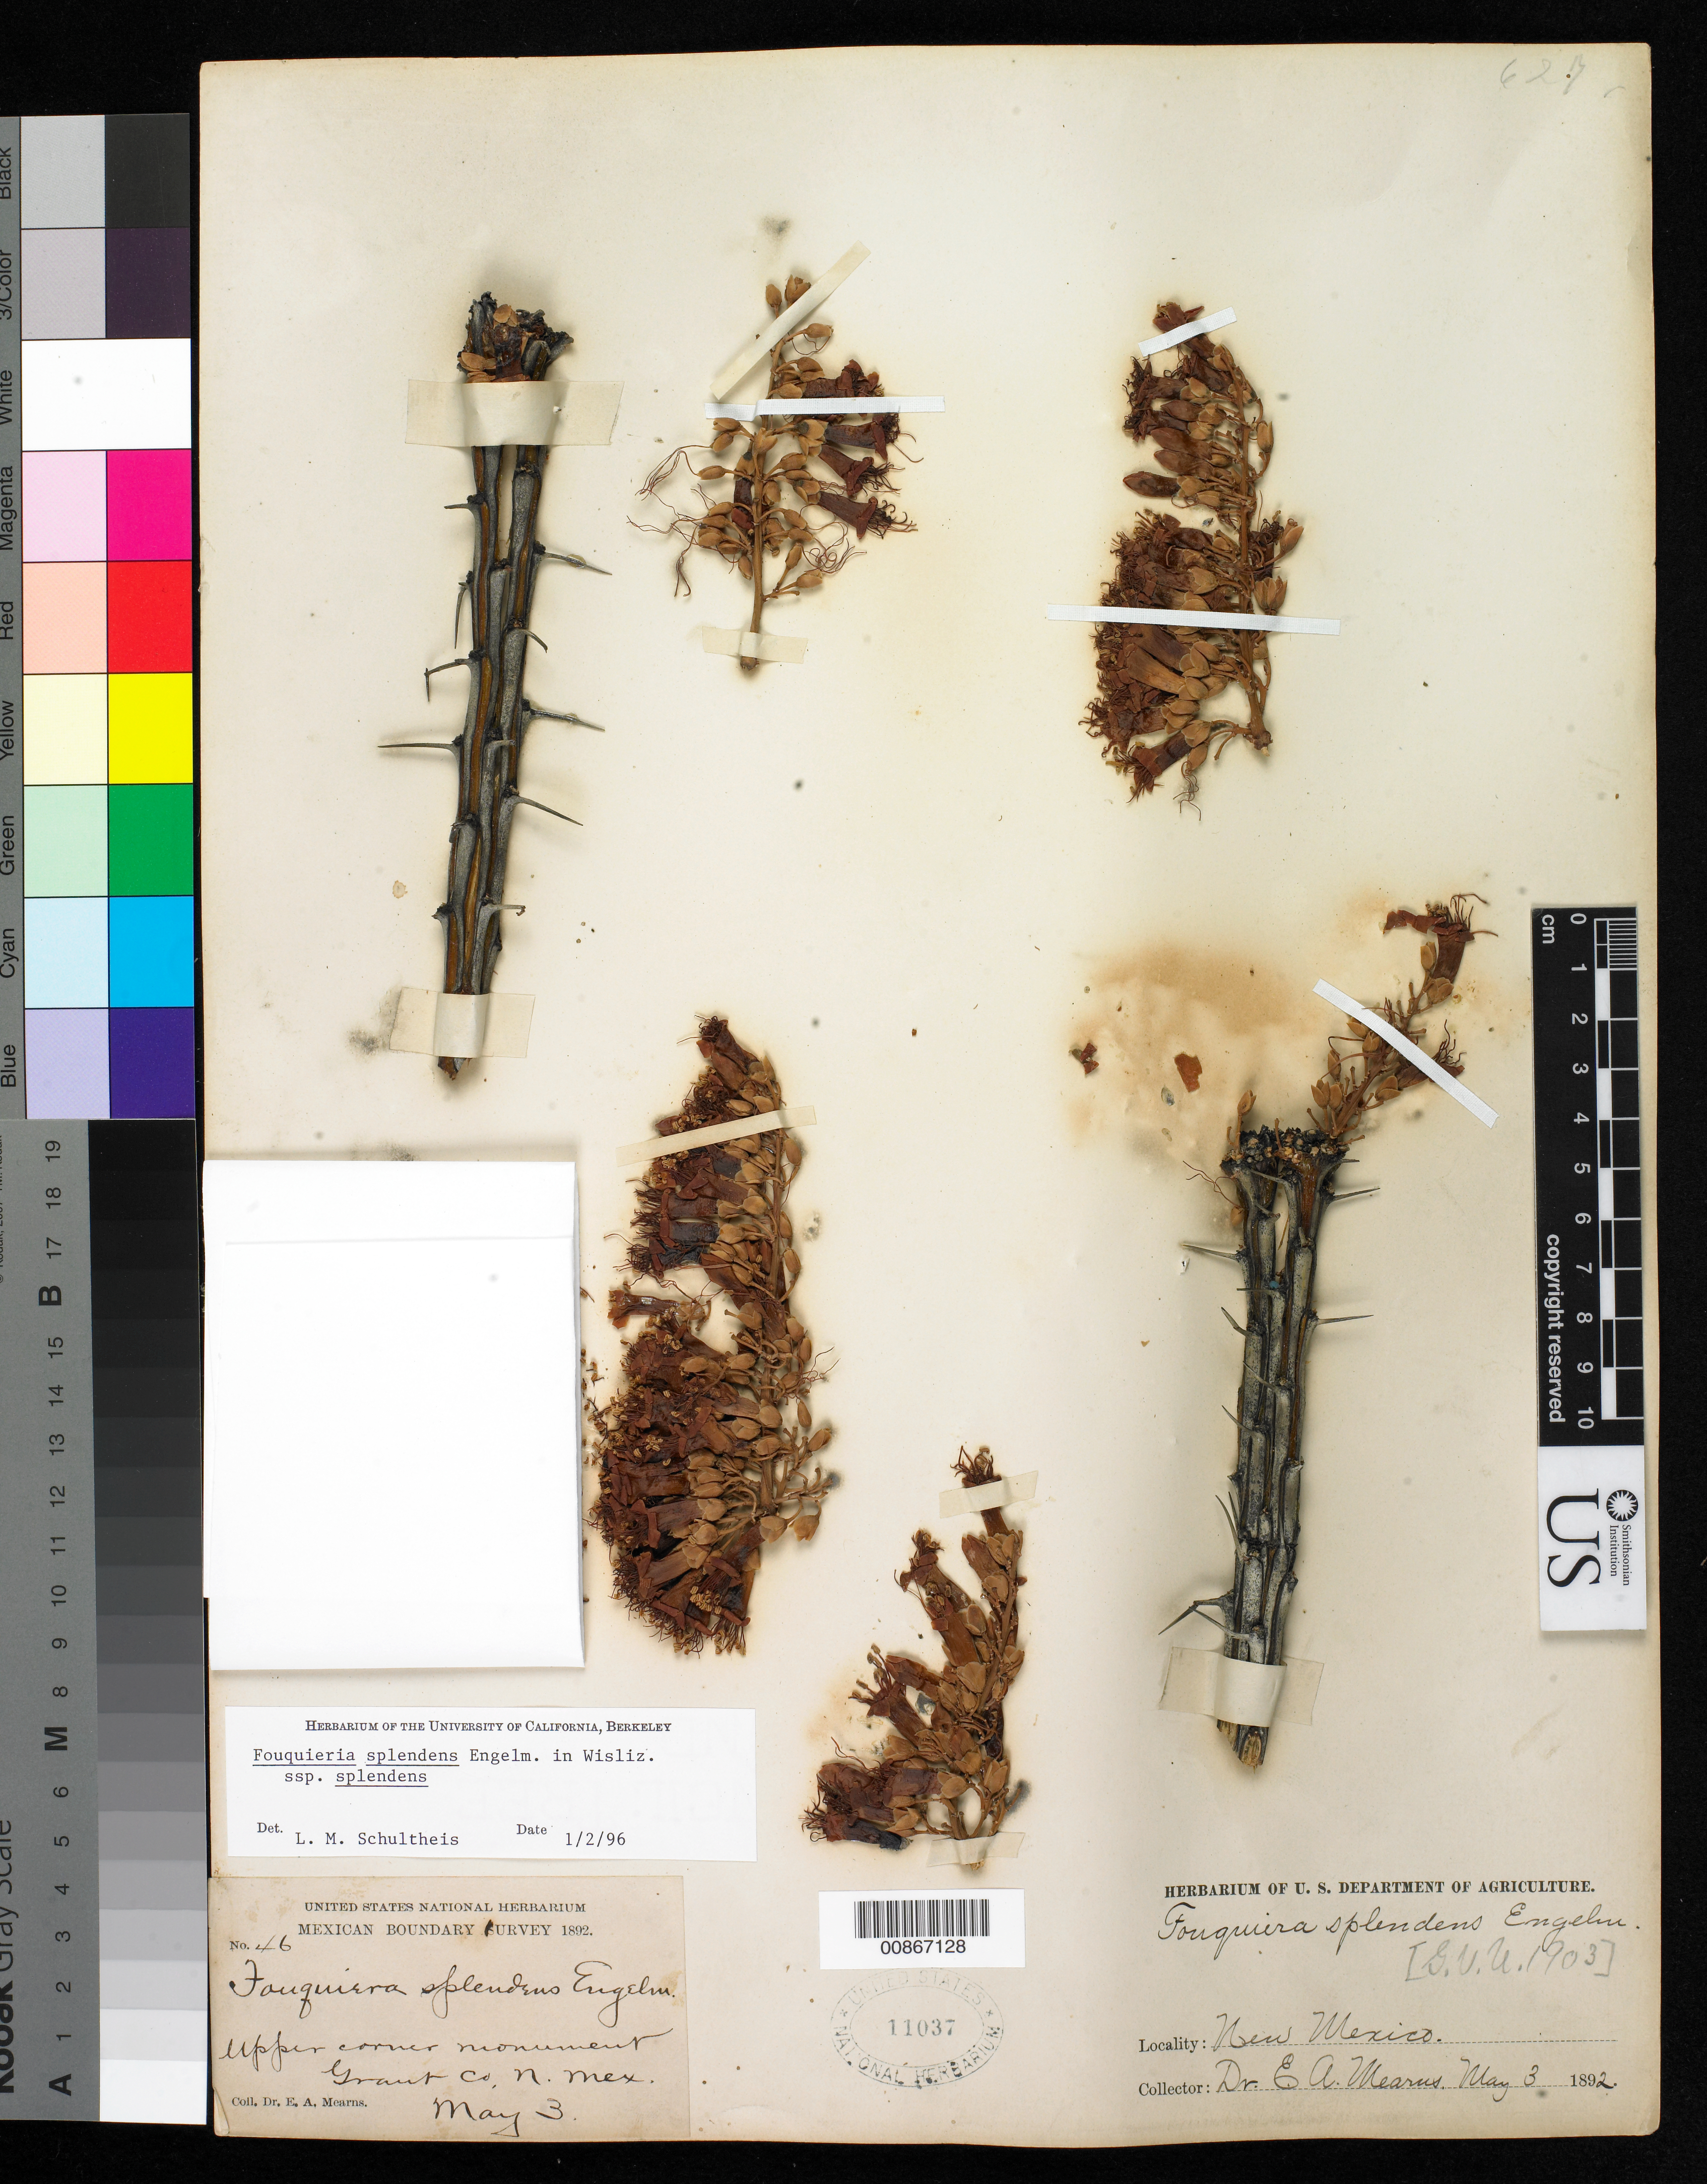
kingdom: Plantae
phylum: Tracheophyta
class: Magnoliopsida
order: Ericales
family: Fouquieriaceae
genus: Fouquieria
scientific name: Fouquieria splendens subsp. splendens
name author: Engelm.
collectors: E. A. Mearns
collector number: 46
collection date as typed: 03 May 1892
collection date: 1892-05-03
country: United States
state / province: New Mexico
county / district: Grant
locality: Upper corner monument, Grant County, New Mexico.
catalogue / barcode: US 11037